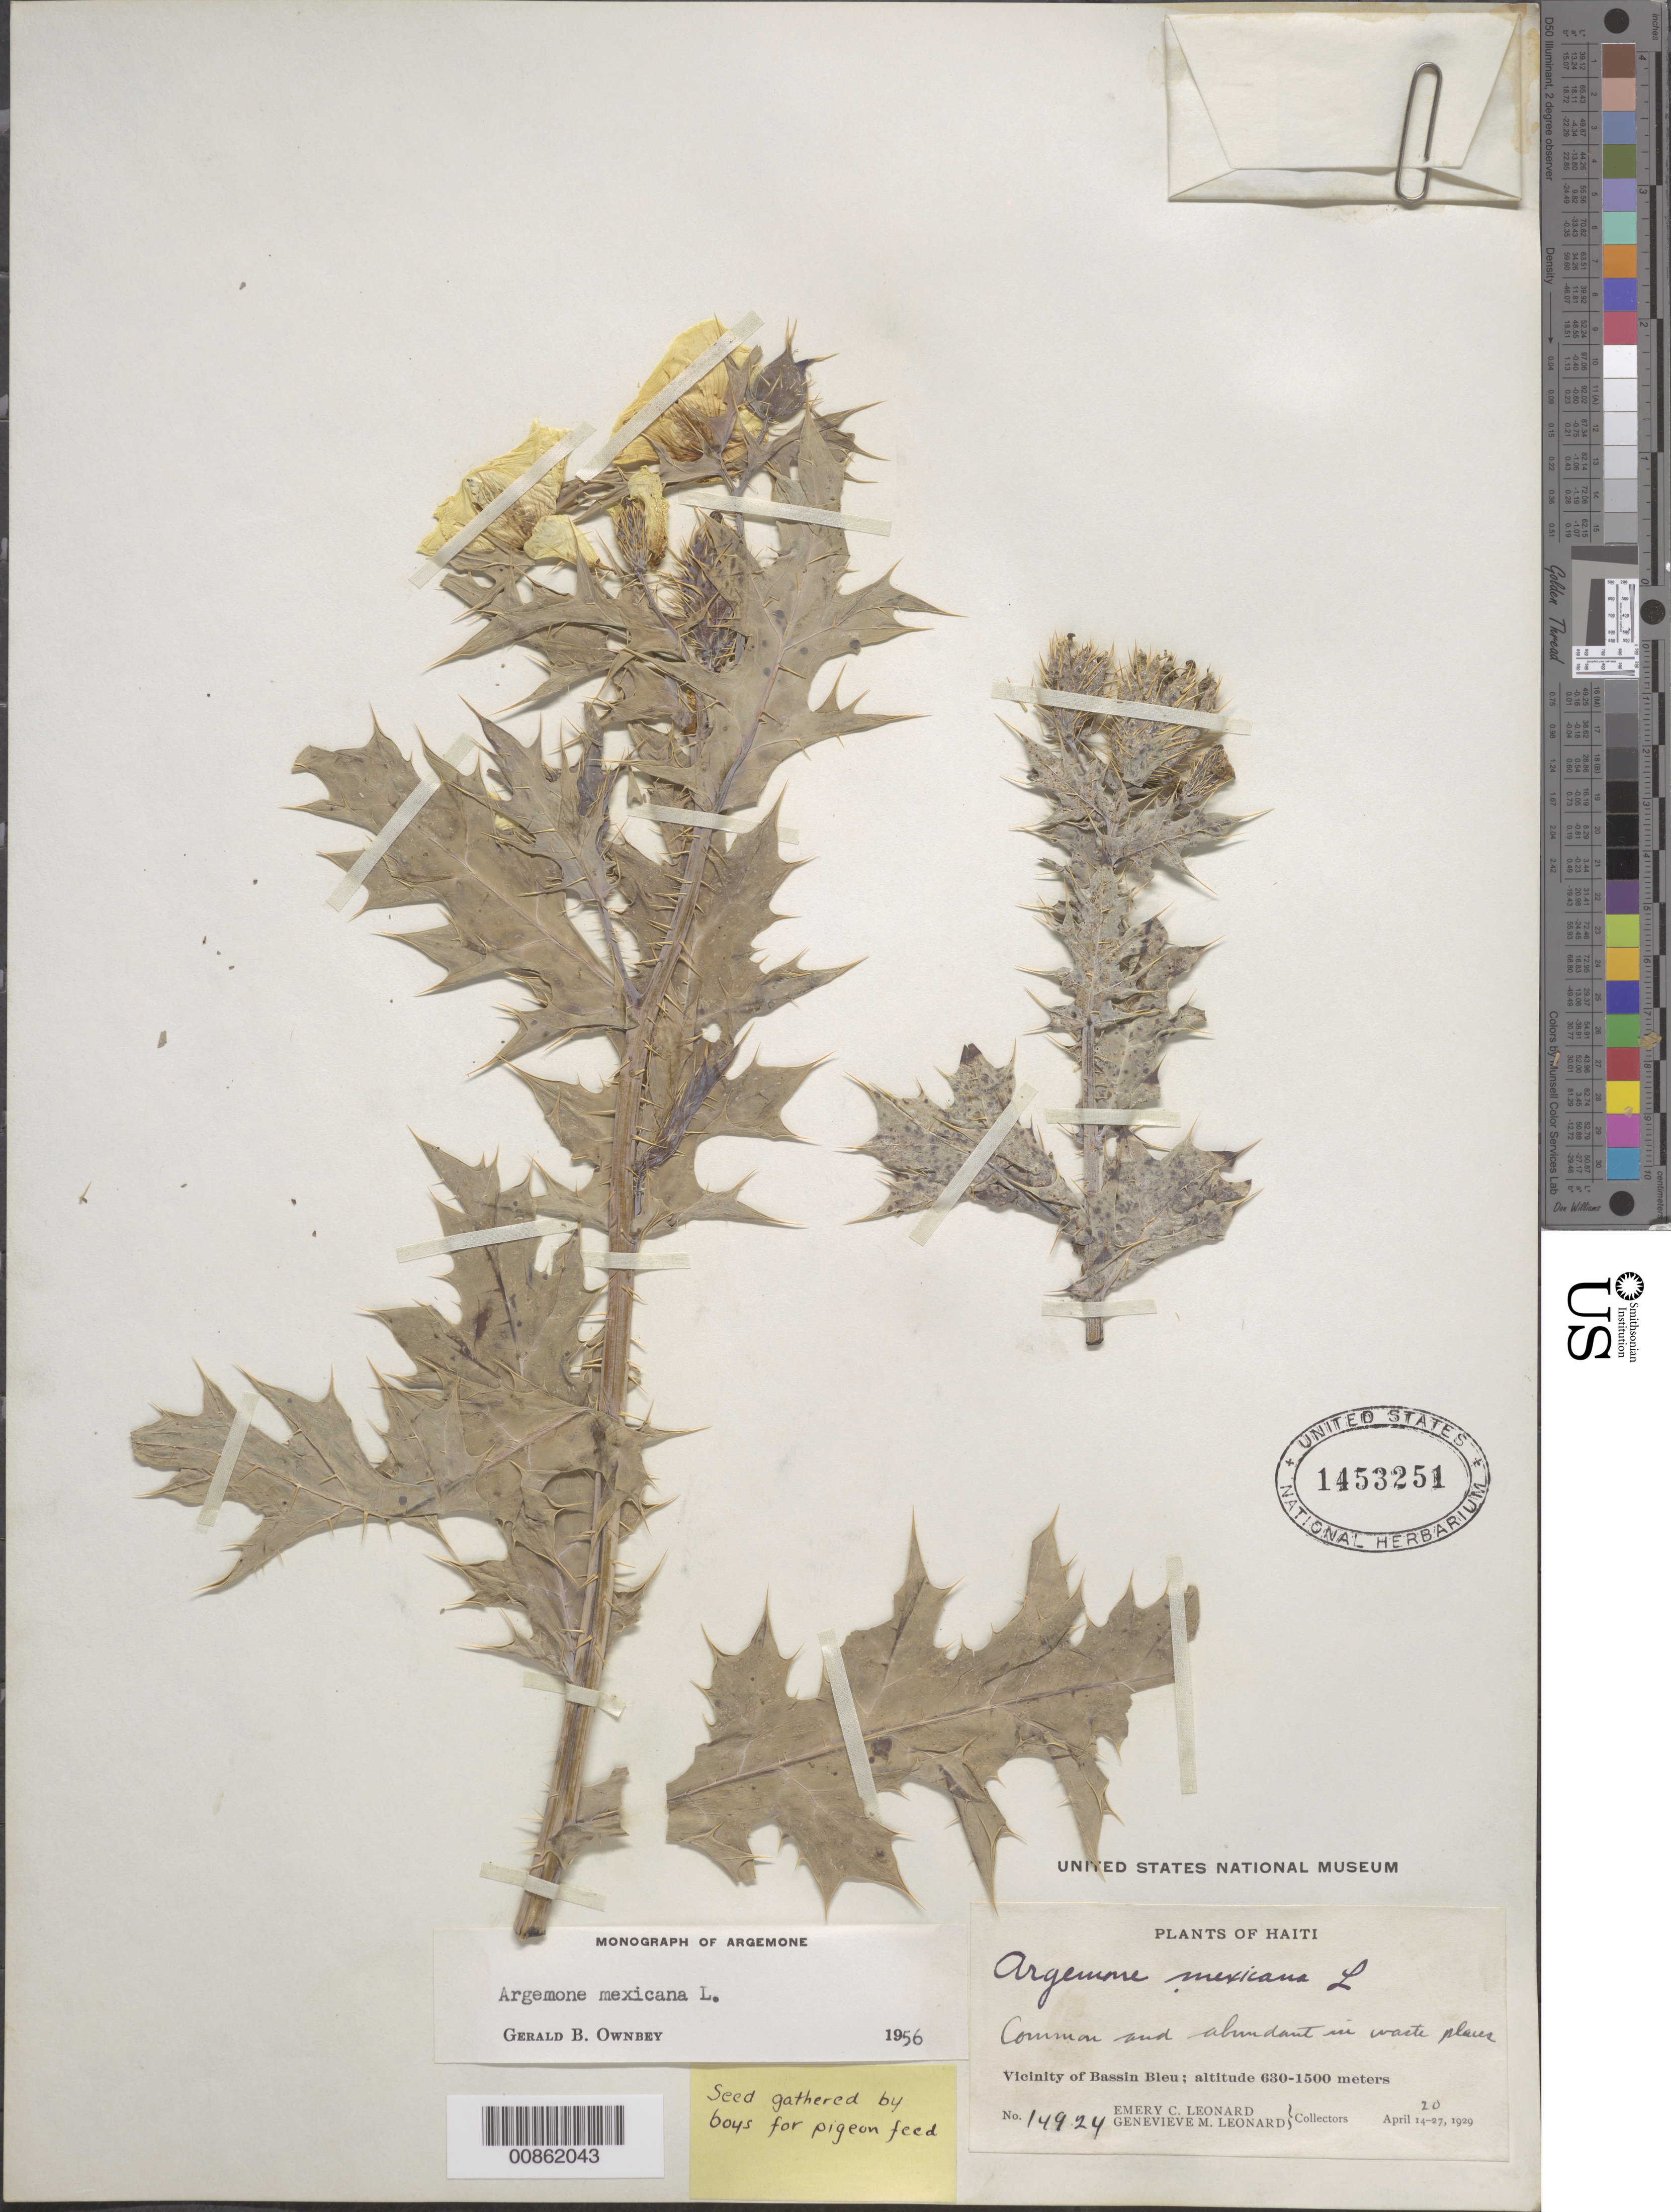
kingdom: Plantae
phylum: Tracheophyta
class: Magnoliopsida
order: Ranunculales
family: Papaveraceae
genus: Argemone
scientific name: Argemone mexicana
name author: L.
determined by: Ownbey, G. B.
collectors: E. C. Leonard & G. M. Leonard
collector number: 14924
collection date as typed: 20 Apr 1929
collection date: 1929-04-20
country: Haiti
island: Hispaniola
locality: Vicinity of Bassin Bleu.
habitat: Waste places.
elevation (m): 630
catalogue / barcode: US 1453251